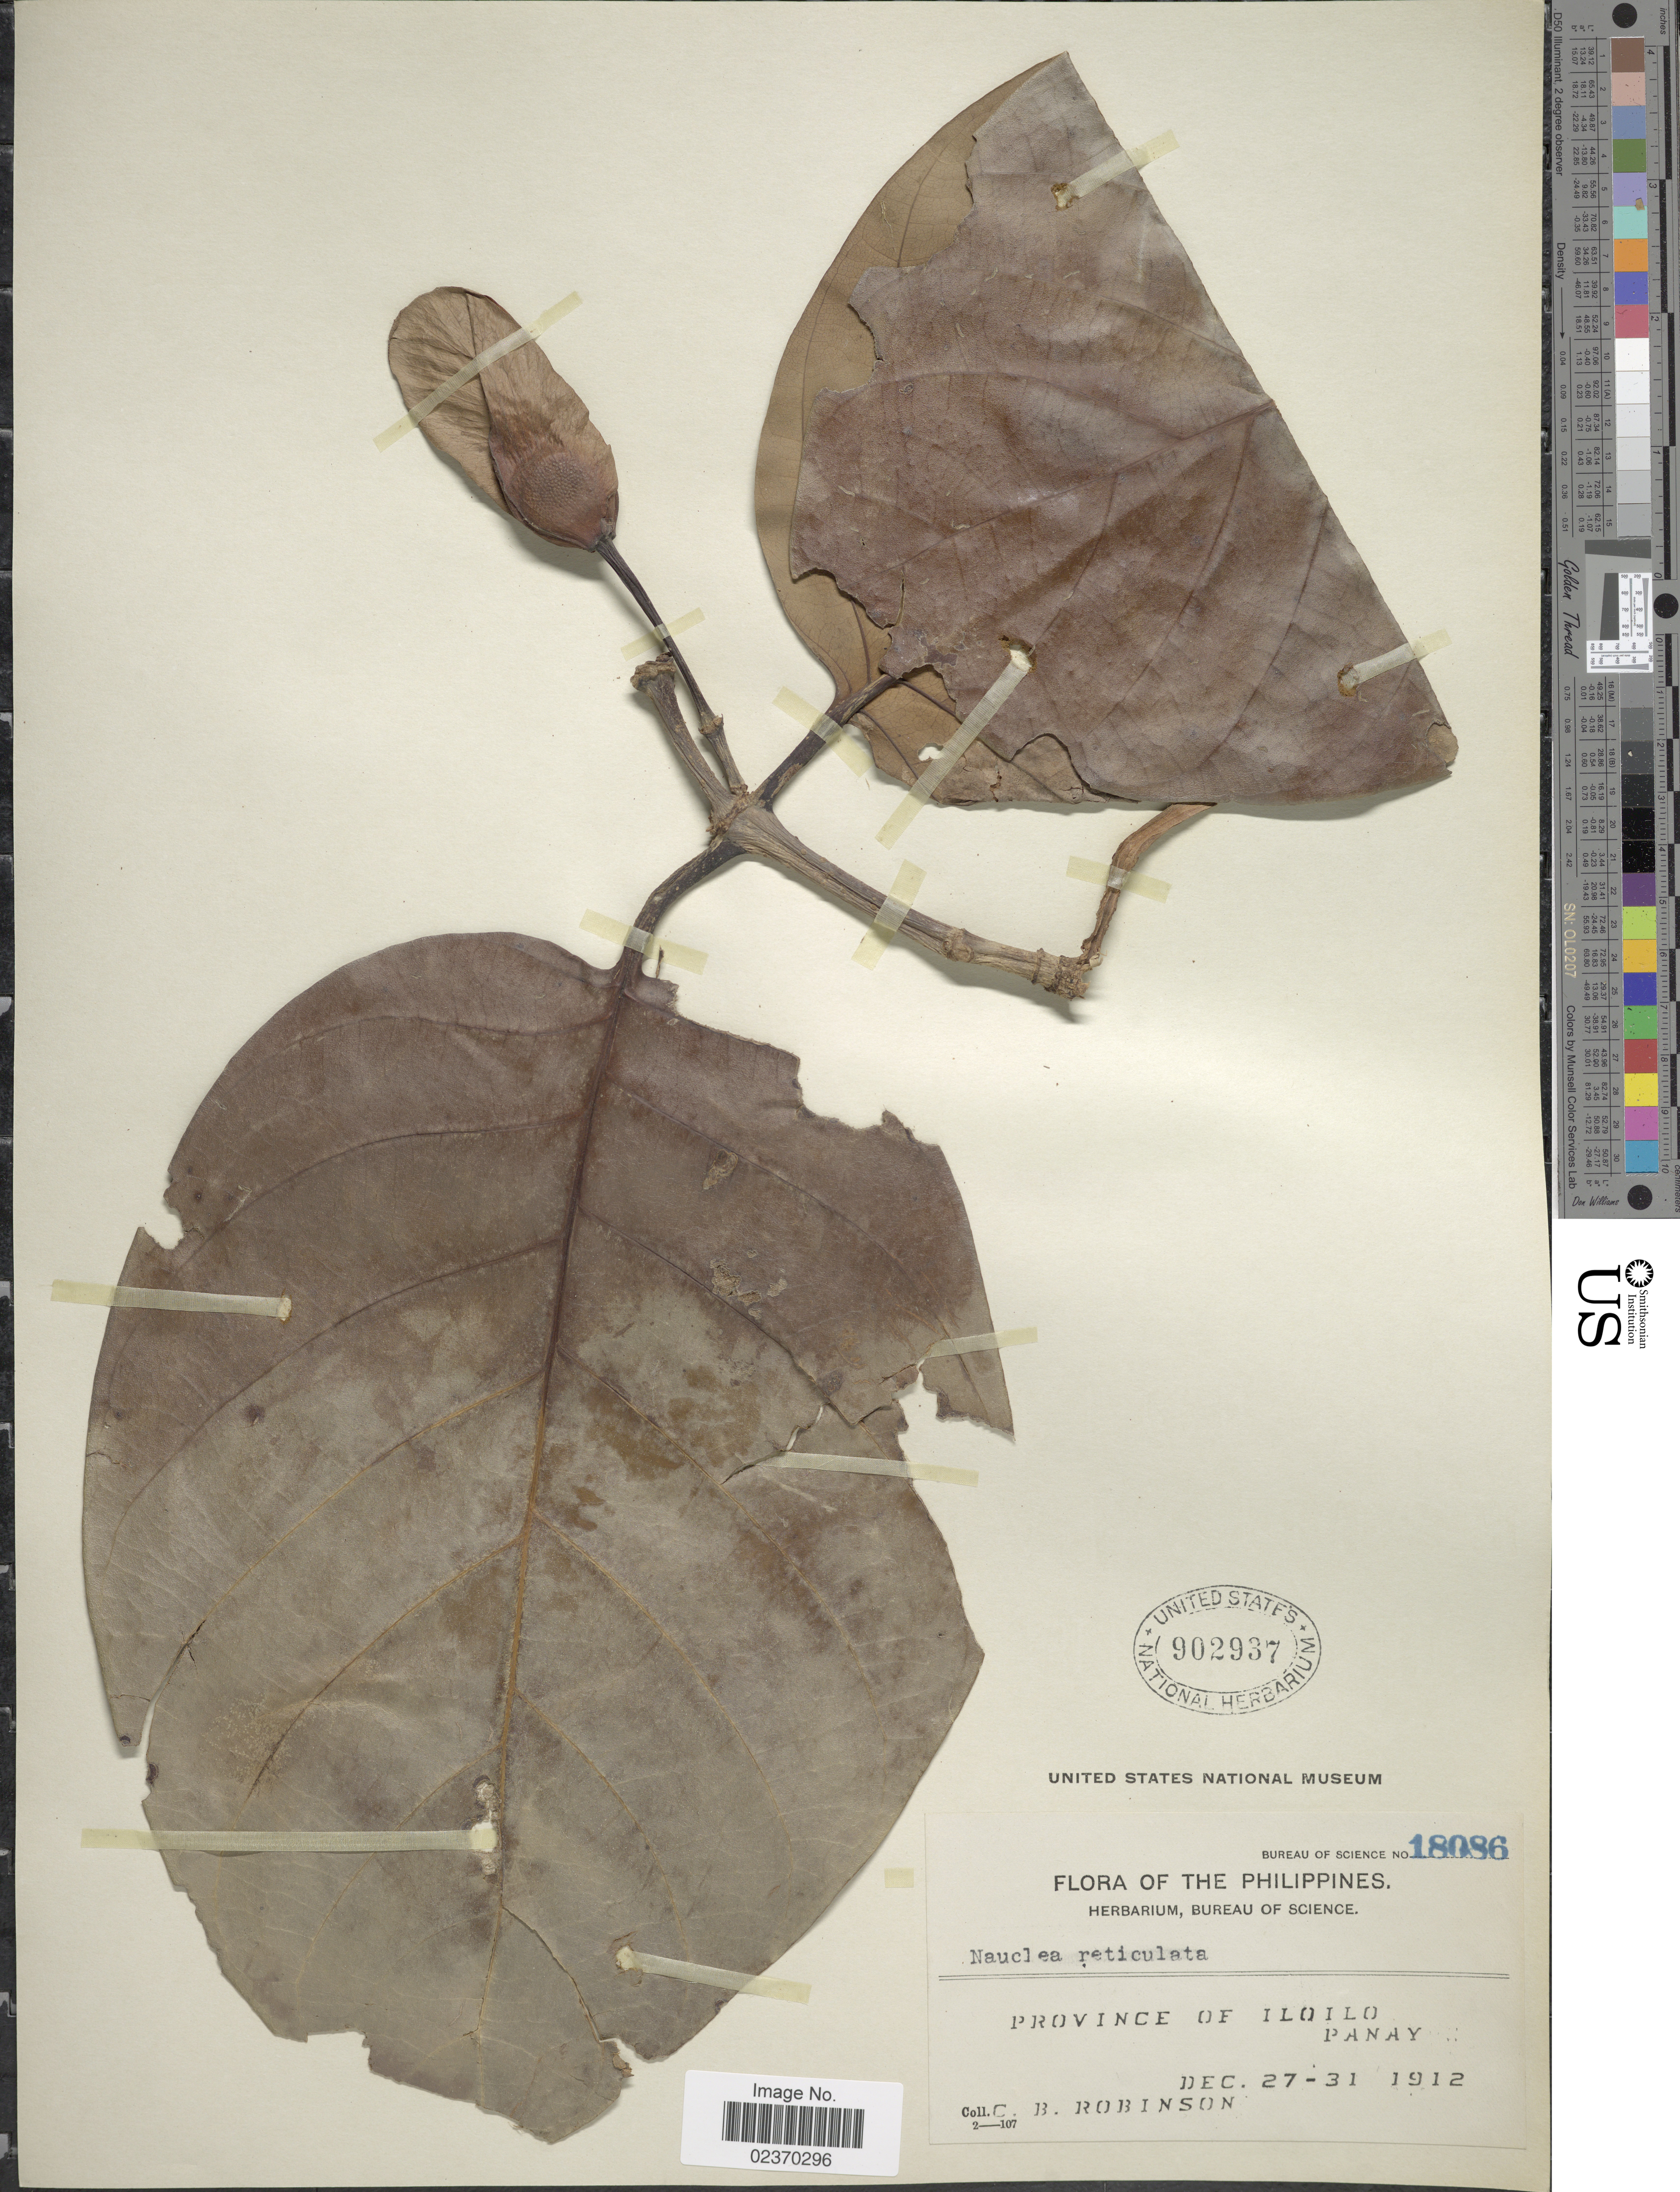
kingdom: Plantae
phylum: Tracheophyta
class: Magnoliopsida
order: Gentianales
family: Rubiaceae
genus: Neonauclea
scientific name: Neonauclea reticulata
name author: (Havil.) Merr.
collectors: C. Robinson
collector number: Bureau of Science 18086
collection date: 1912-12-27/1912-12-31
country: Philippines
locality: Province of Iloilo, Panay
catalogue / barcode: US 902937